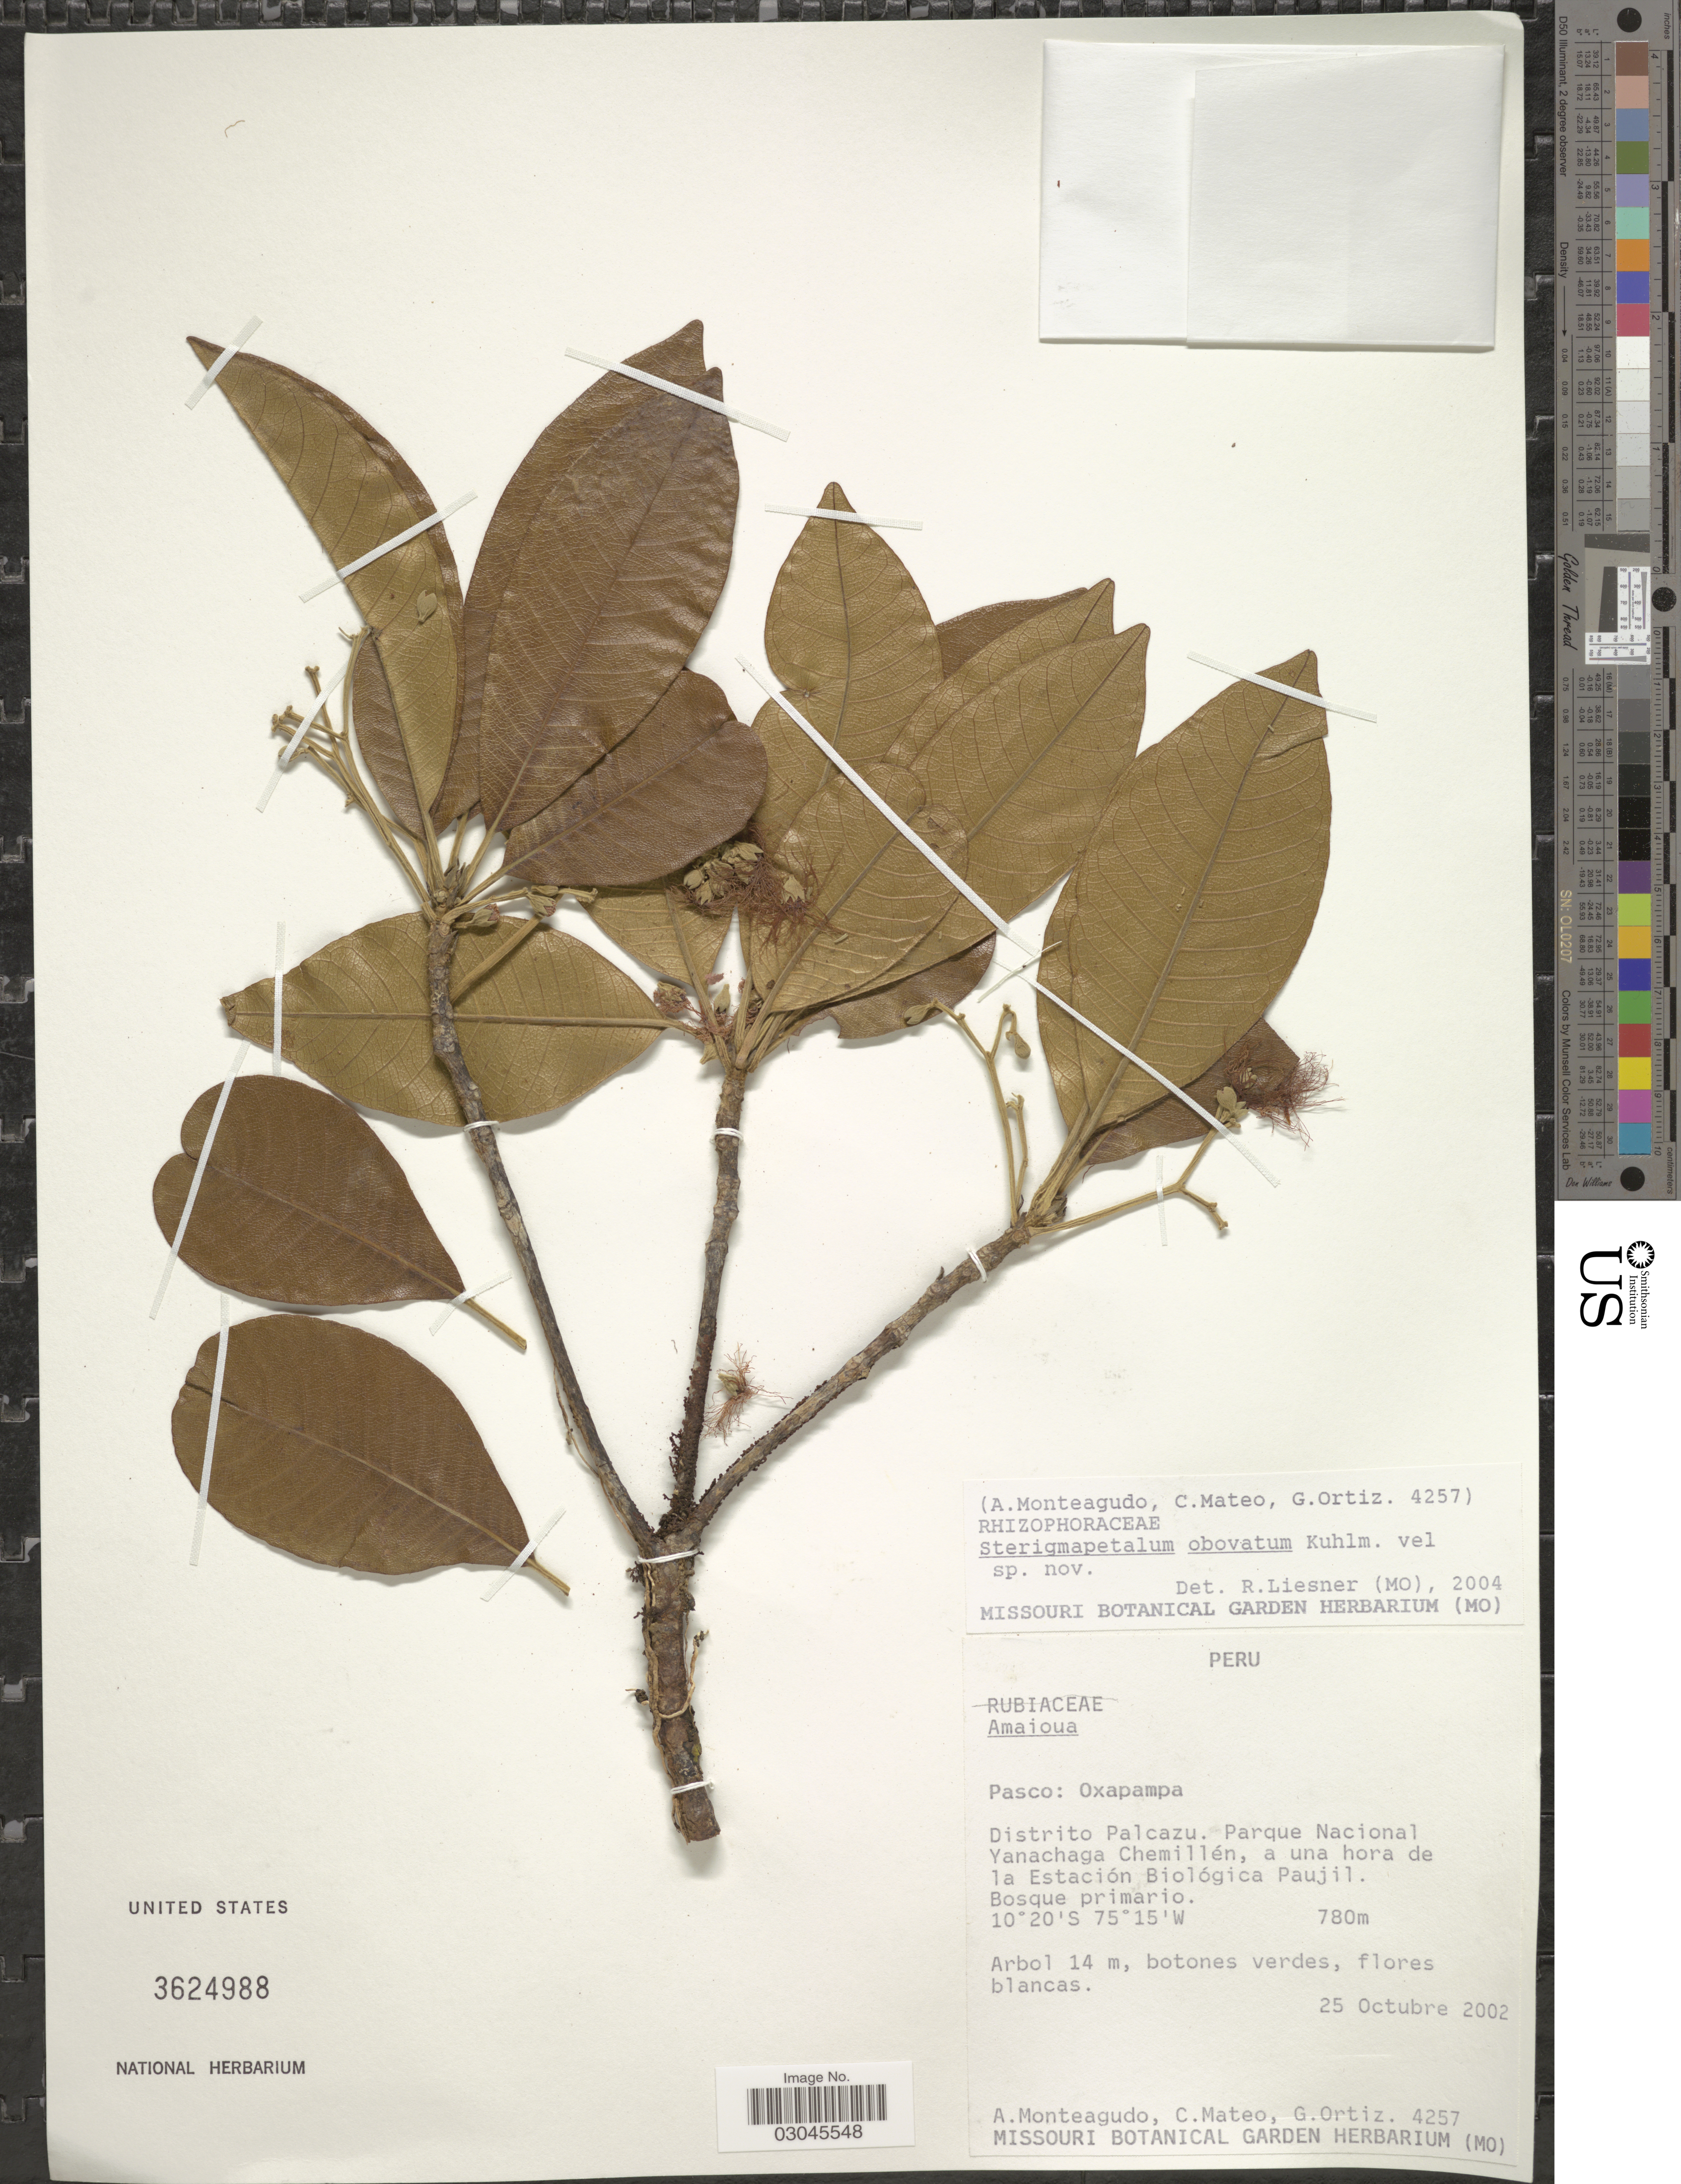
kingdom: Plantae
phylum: Tracheophyta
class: Magnoliopsida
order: Malpighiales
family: Rhizophoraceae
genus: Sterigmapetalum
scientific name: Sterigmapetalum obovatum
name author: Kuhlm.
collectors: A. Monteagudo, C. Mateo & G. Ortiz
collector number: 4257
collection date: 2002-10-25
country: Peru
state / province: Pasco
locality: Oxapampa. Distrito Palcazu. Parque Nacional Yanachaga Chemillén, a uns hora de la Estación Biológica Paujil.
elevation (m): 780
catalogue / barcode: US 3624988